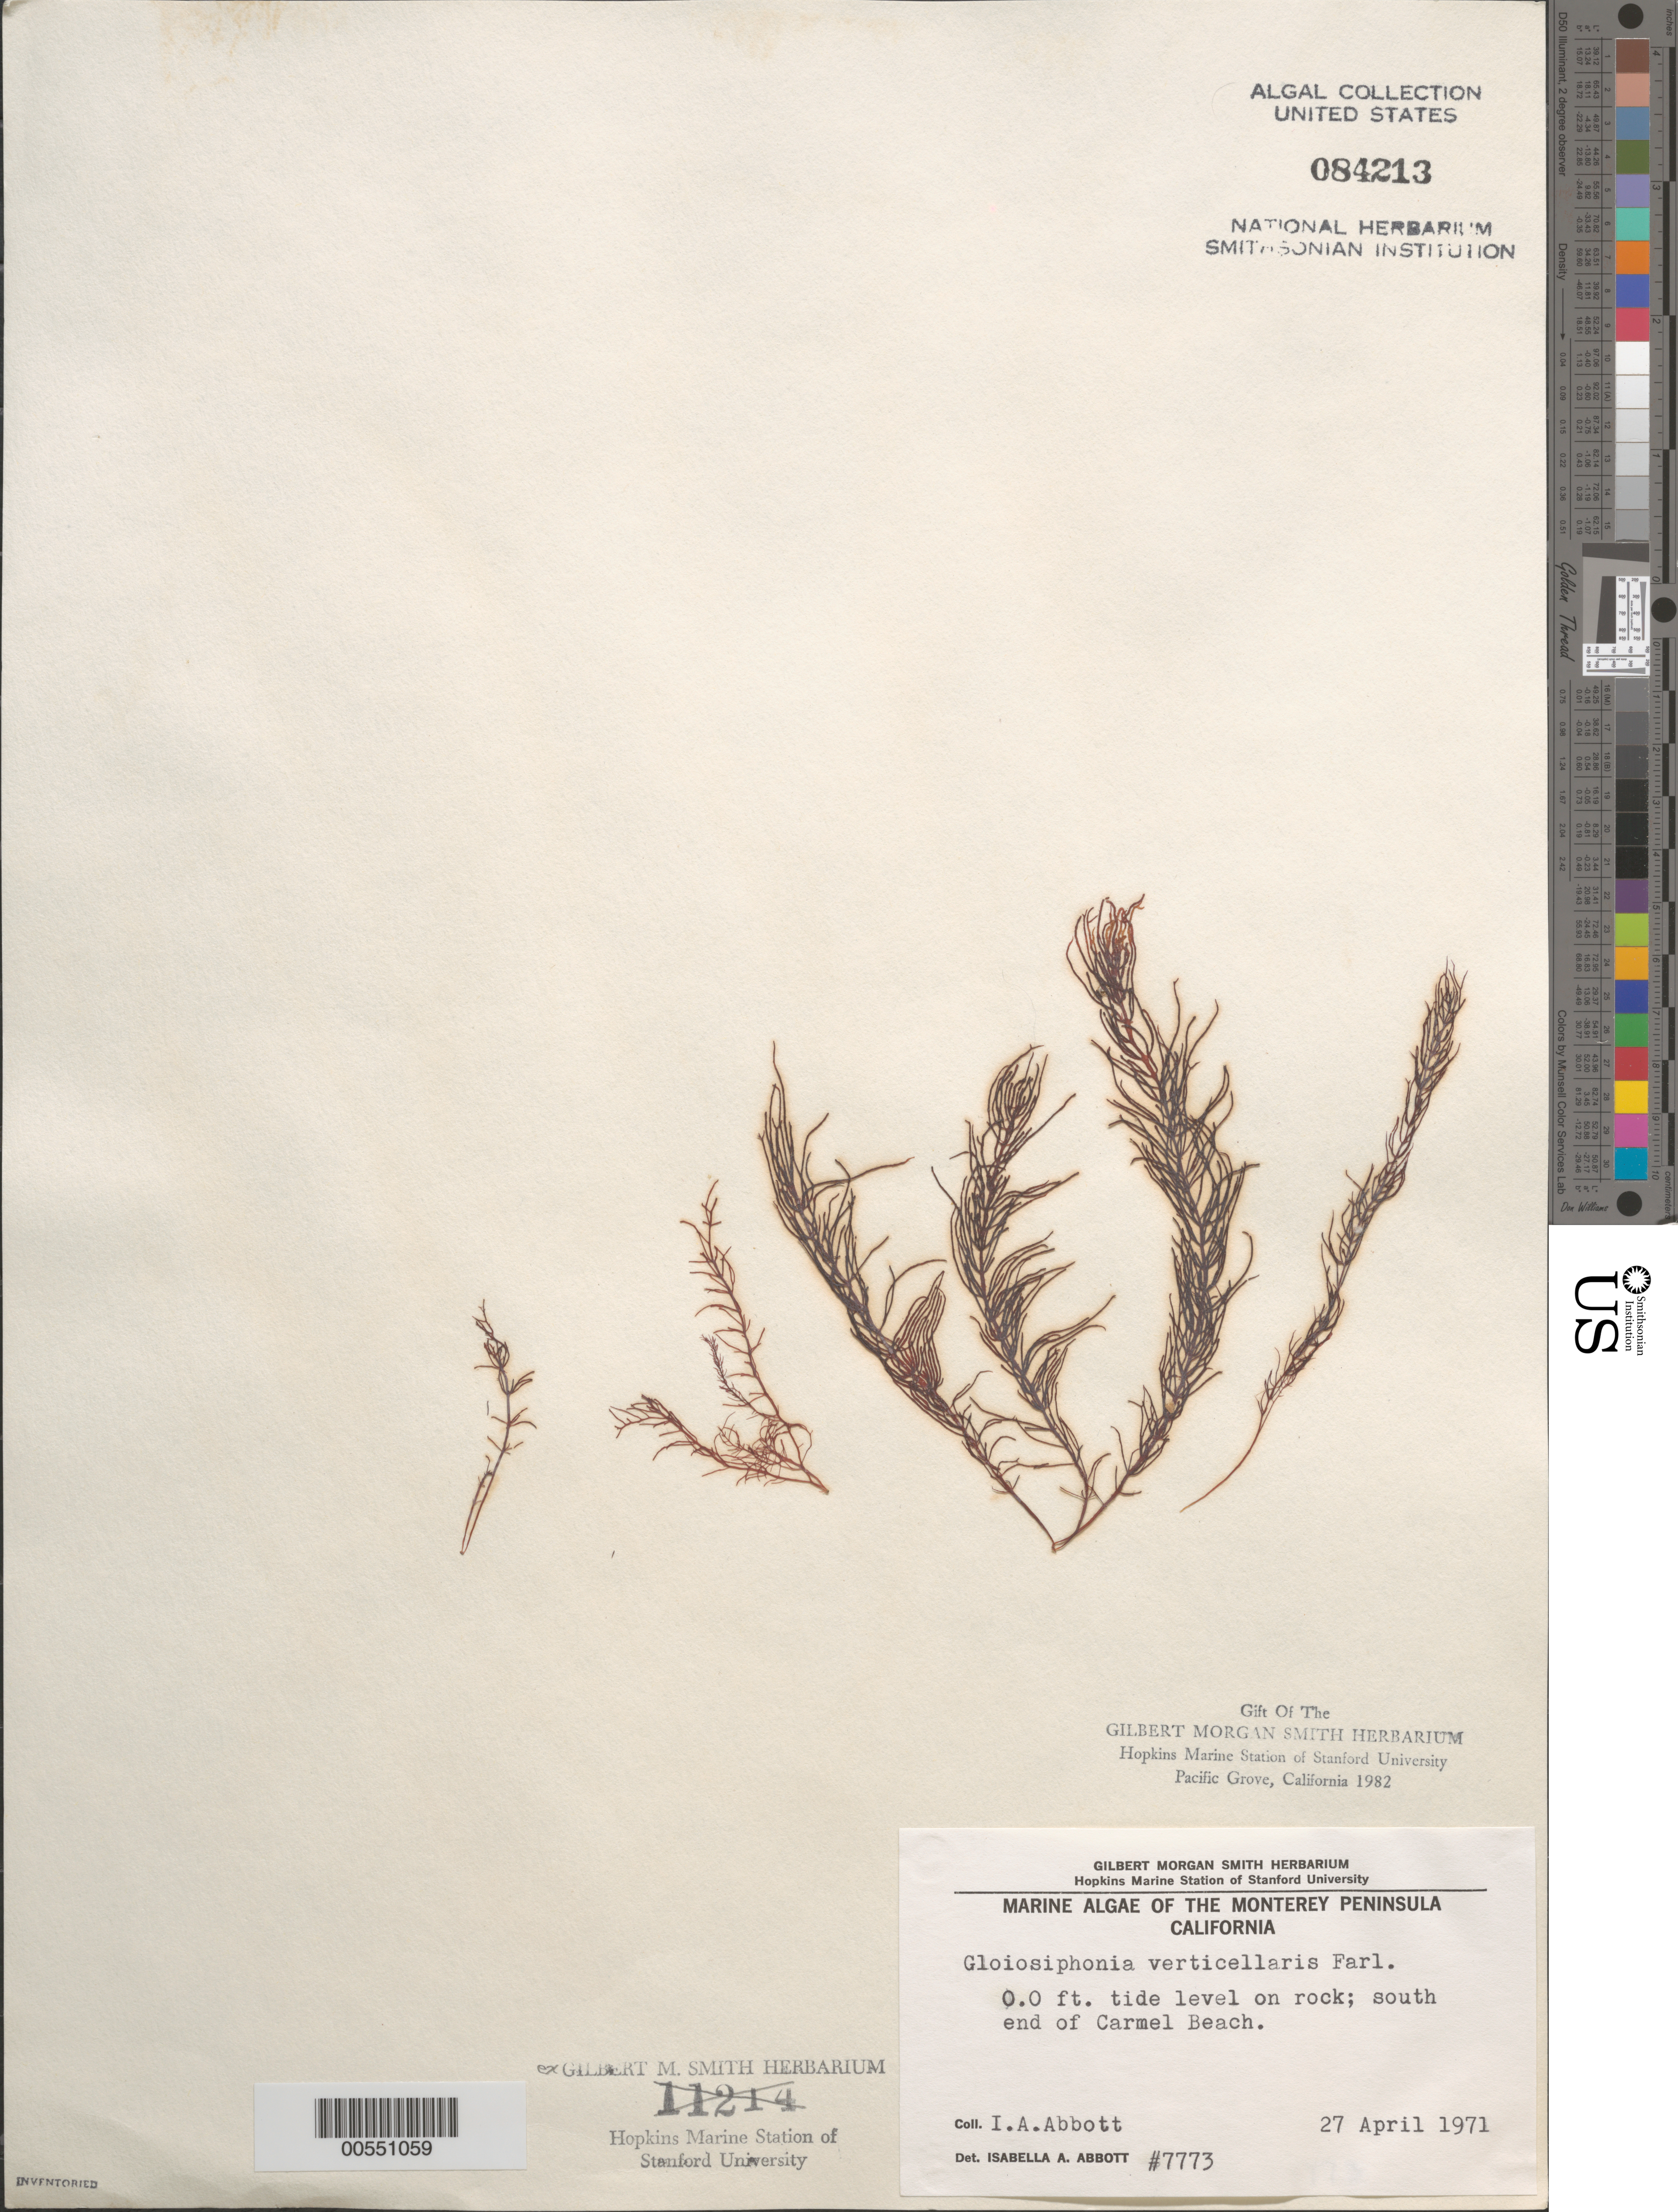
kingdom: Plantae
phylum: Rhodophyta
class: Florideophyceae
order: Gigartinales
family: Gloiosiphoniaceae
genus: Gloiosiphonia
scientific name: Gloiosiphonia verticillaris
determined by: Abbott, Isabella A.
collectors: I. A. Abbott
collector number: IAA 7773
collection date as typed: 27 Apr 1971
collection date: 1971-04-27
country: United States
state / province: California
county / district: Monterey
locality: Carmel Beach, south end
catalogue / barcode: US 84213